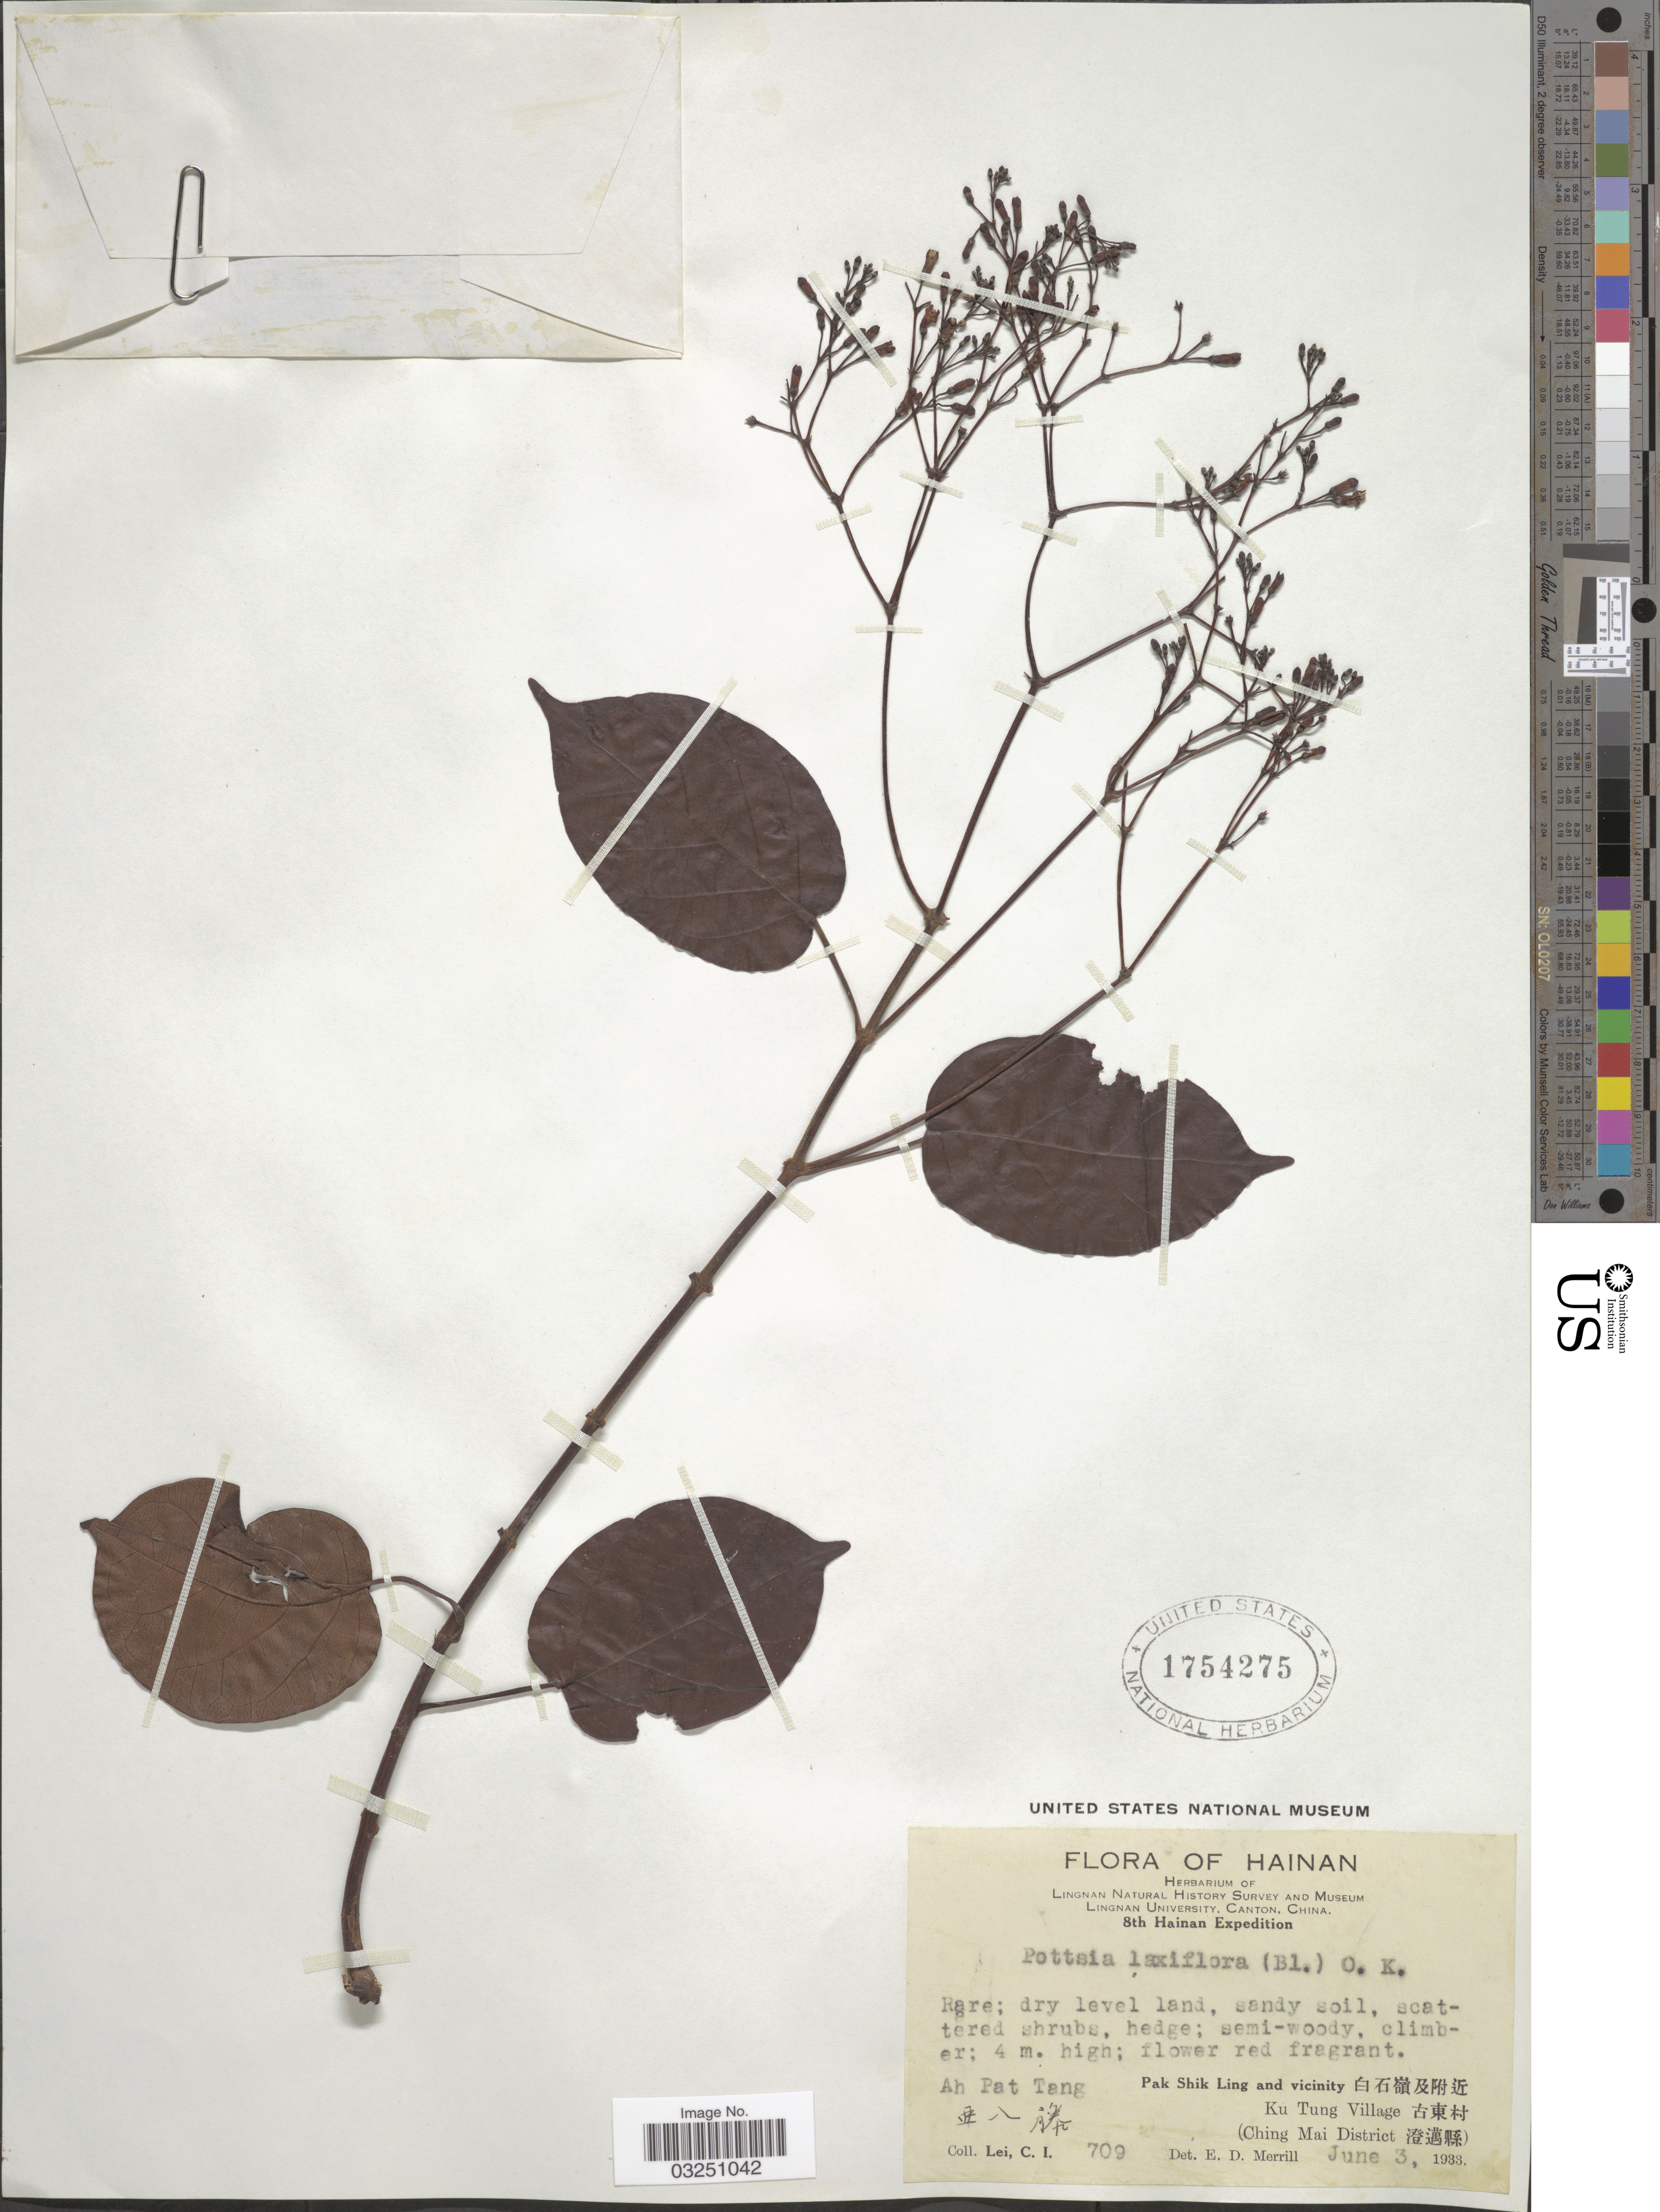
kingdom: Plantae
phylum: Tracheophyta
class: Magnoliopsida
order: Gentianales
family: Apocynaceae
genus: Pottsia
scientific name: Pottsia laxiflora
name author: (Blume) Kuntze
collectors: C. I. Lei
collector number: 709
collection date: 1933-06-03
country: China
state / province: Hainan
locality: Ah Pat Tang, Pak Shik Ling and vicinity X, Ku Tung Village X, (Ching Mai District X).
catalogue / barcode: US 1754275